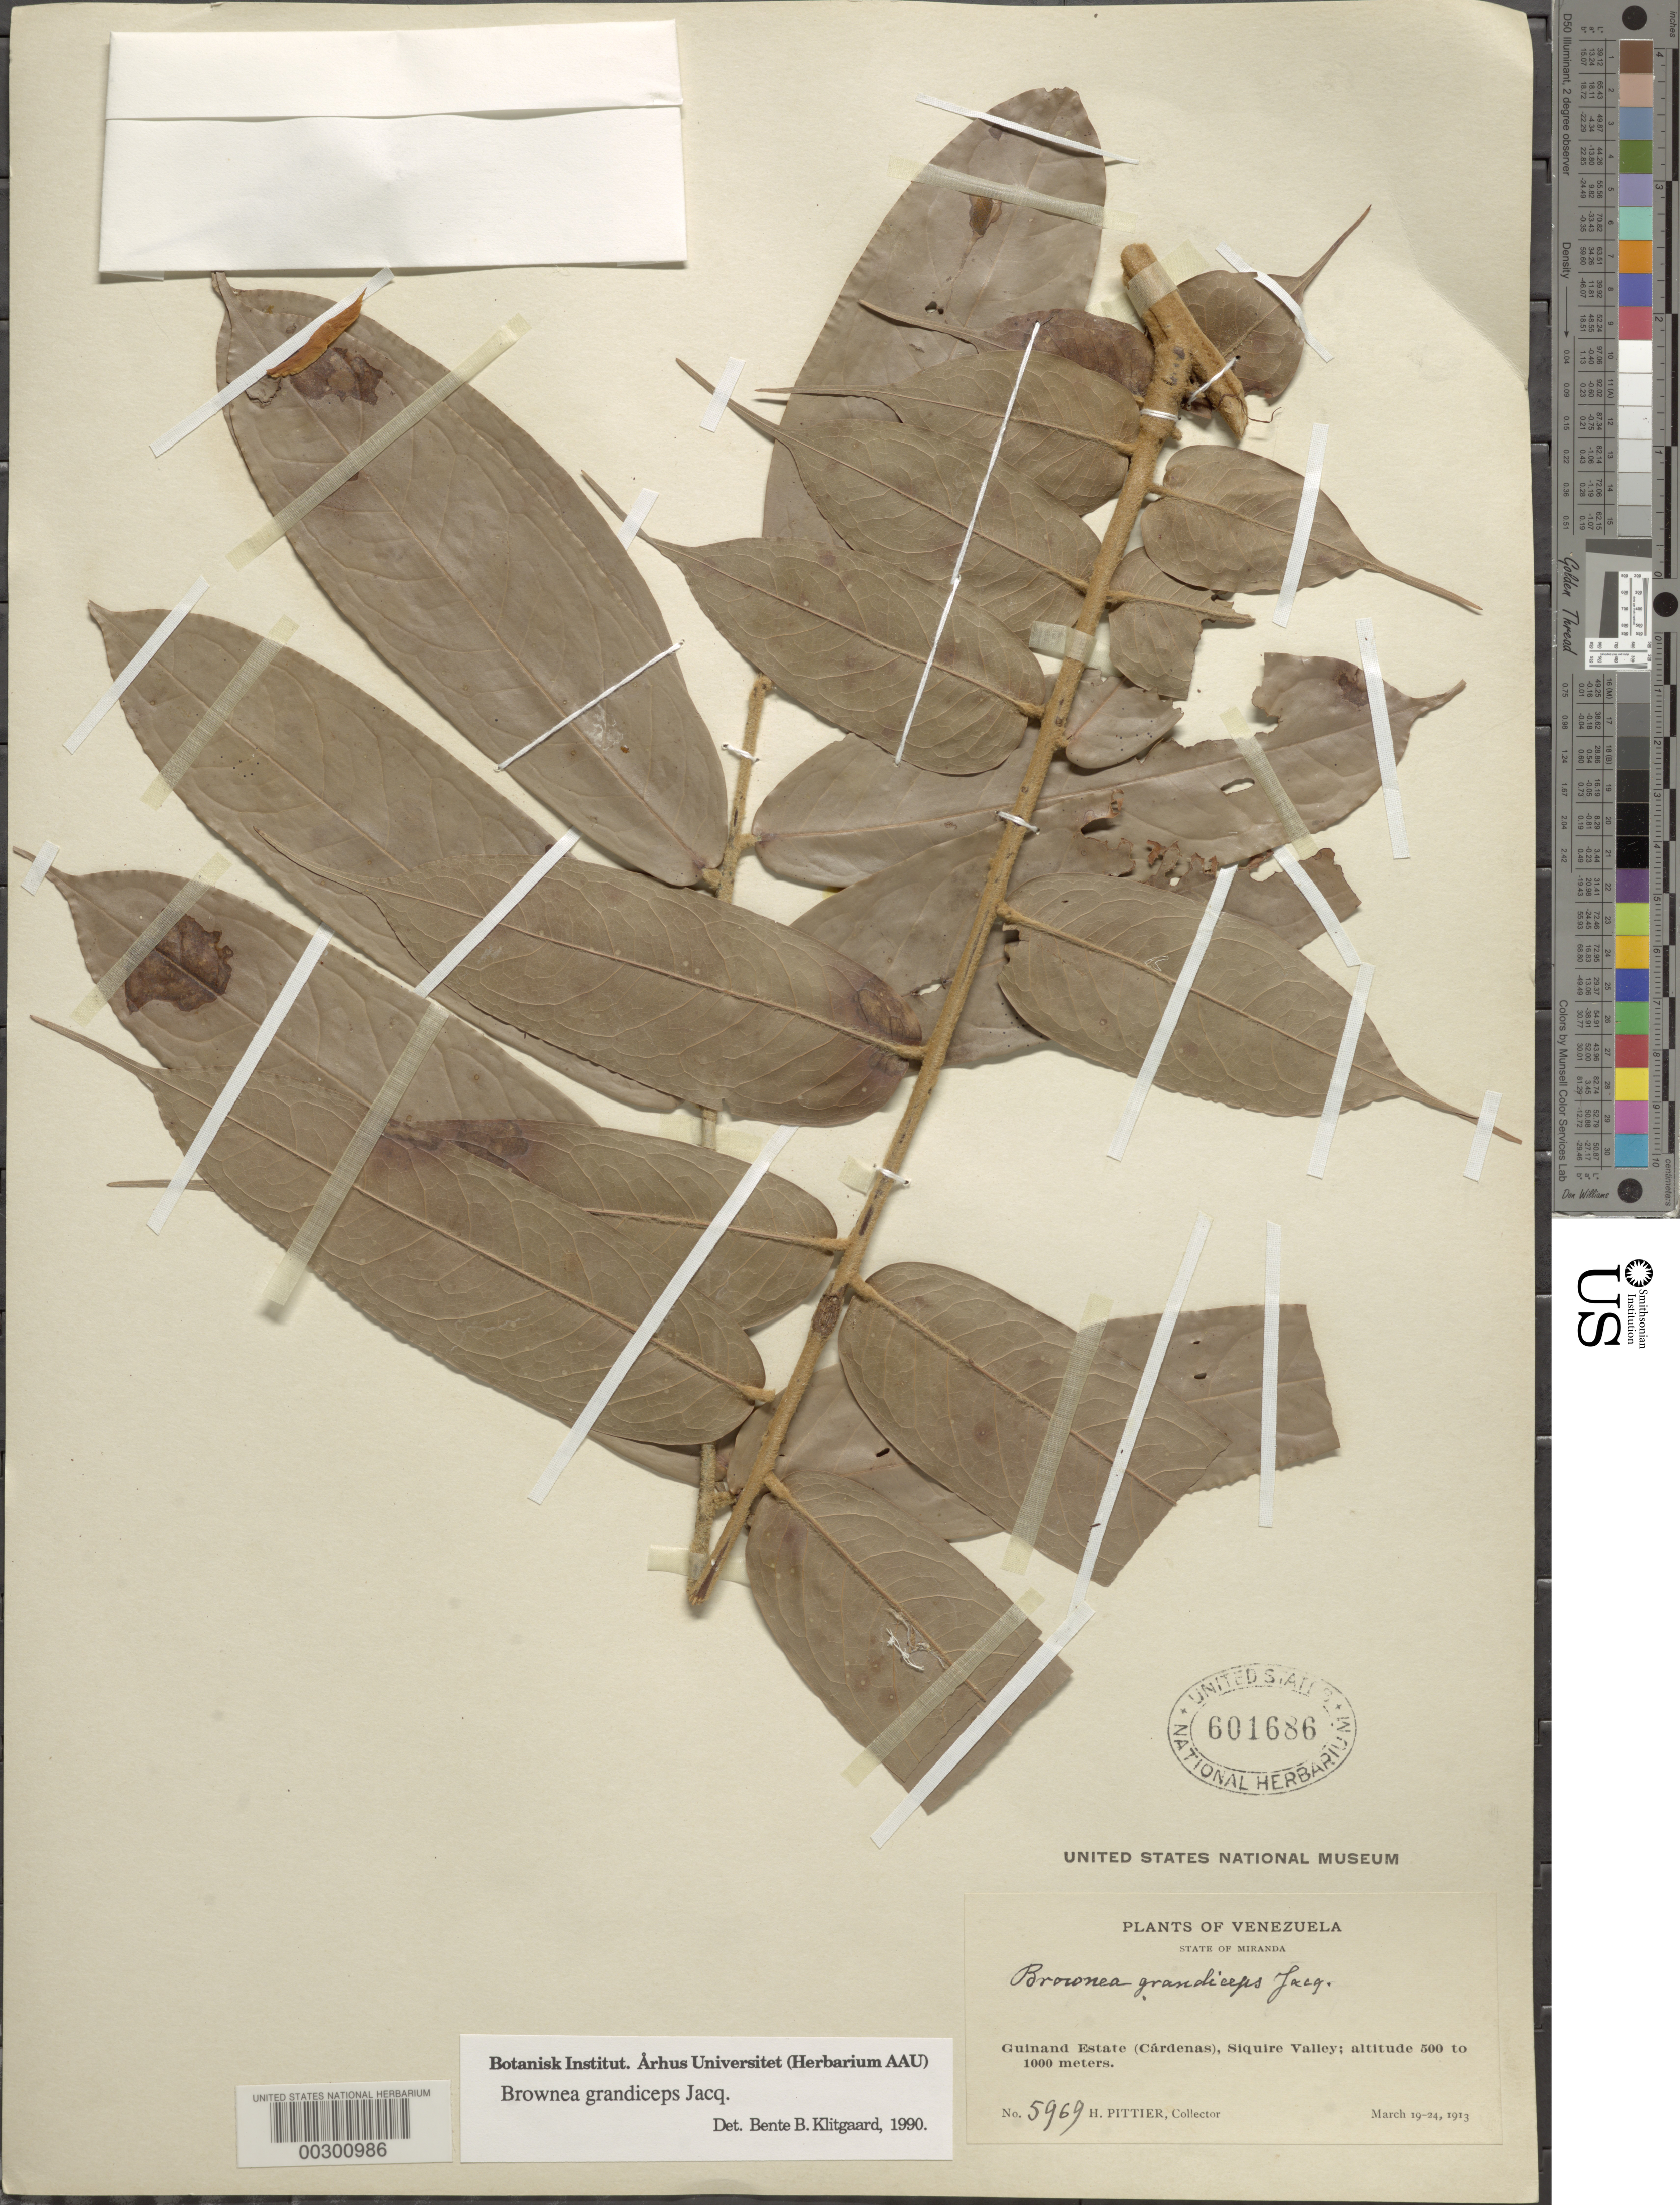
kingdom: Plantae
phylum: Tracheophyta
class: Magnoliopsida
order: Fabales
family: Fabaceae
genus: Brownea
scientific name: Brownea grandiceps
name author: Jacq.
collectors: H. F. Pittier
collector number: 5969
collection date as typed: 19 Mar 1913 to 24 Mar 1913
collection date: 1913-03-19/1913-03-24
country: Venezuela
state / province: Miranda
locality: Guinand estate (cardenas), siquire valley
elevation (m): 500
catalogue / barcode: US 601686